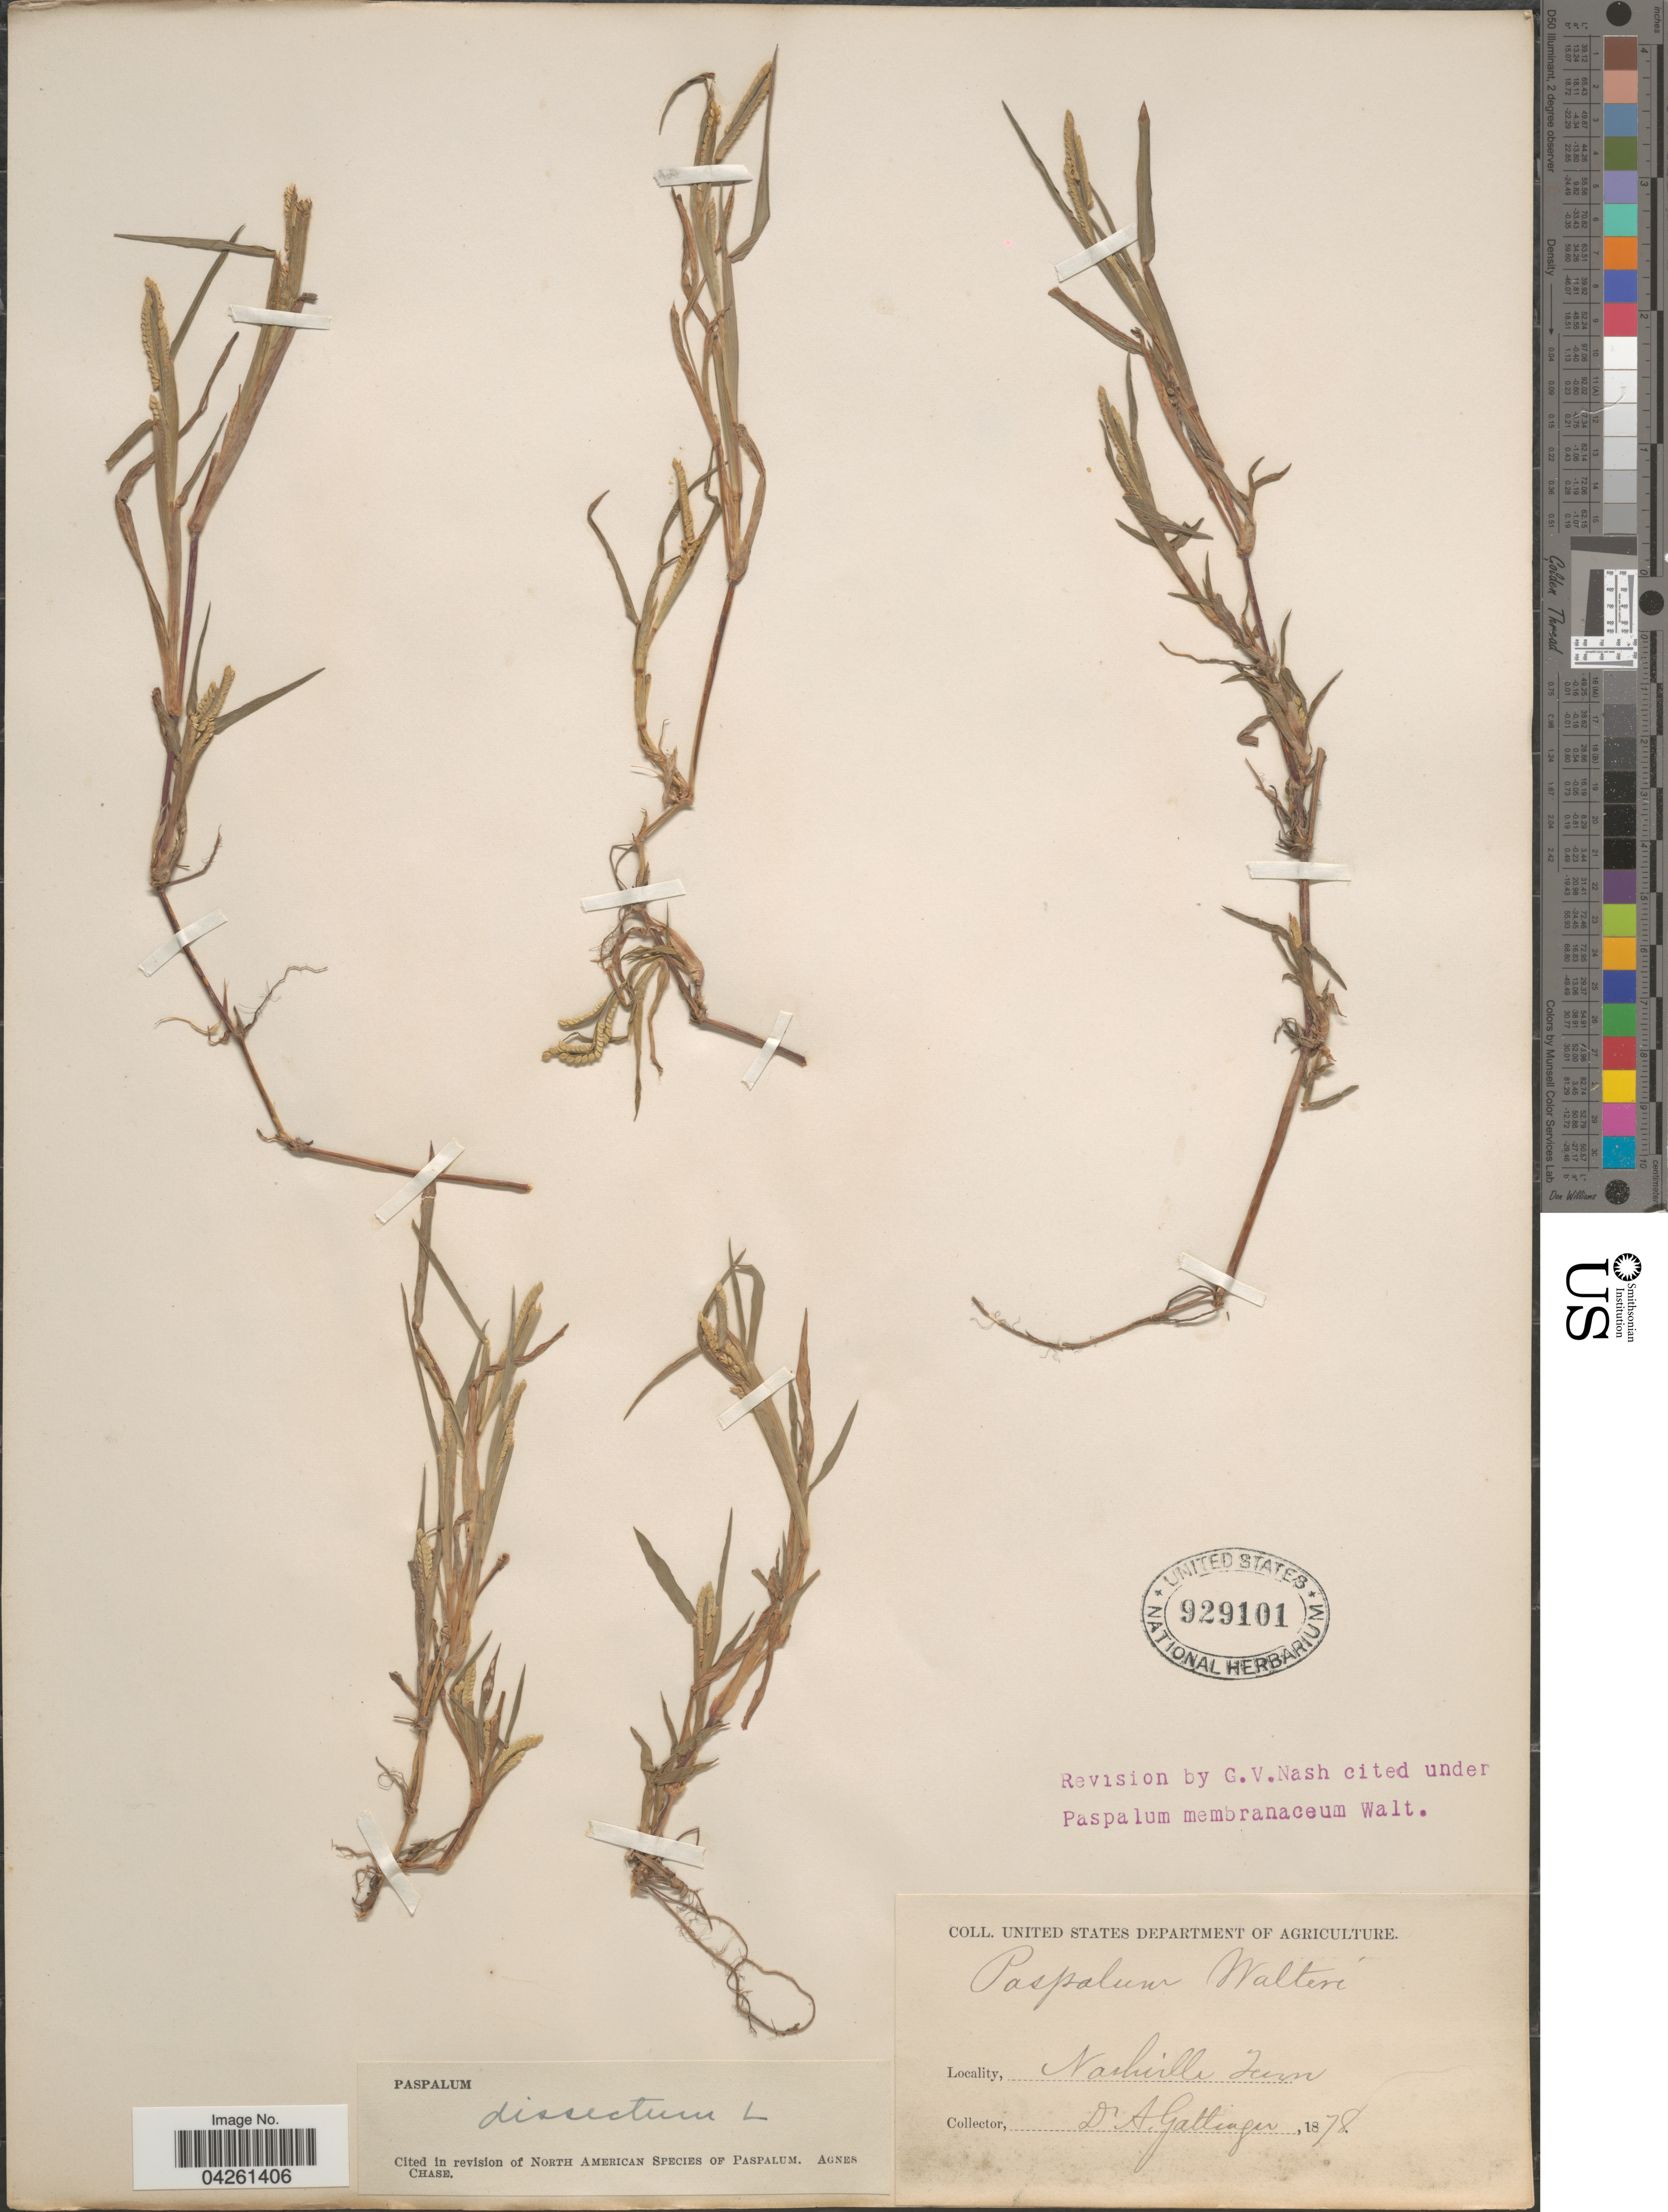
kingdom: Plantae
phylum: Tracheophyta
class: Liliopsida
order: Poales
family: Poaceae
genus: Paspalum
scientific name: Paspalum dissectum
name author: (L.) L.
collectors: A. Gattinger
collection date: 1878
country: United States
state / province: Tennessee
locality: Nashville.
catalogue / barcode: US 929101